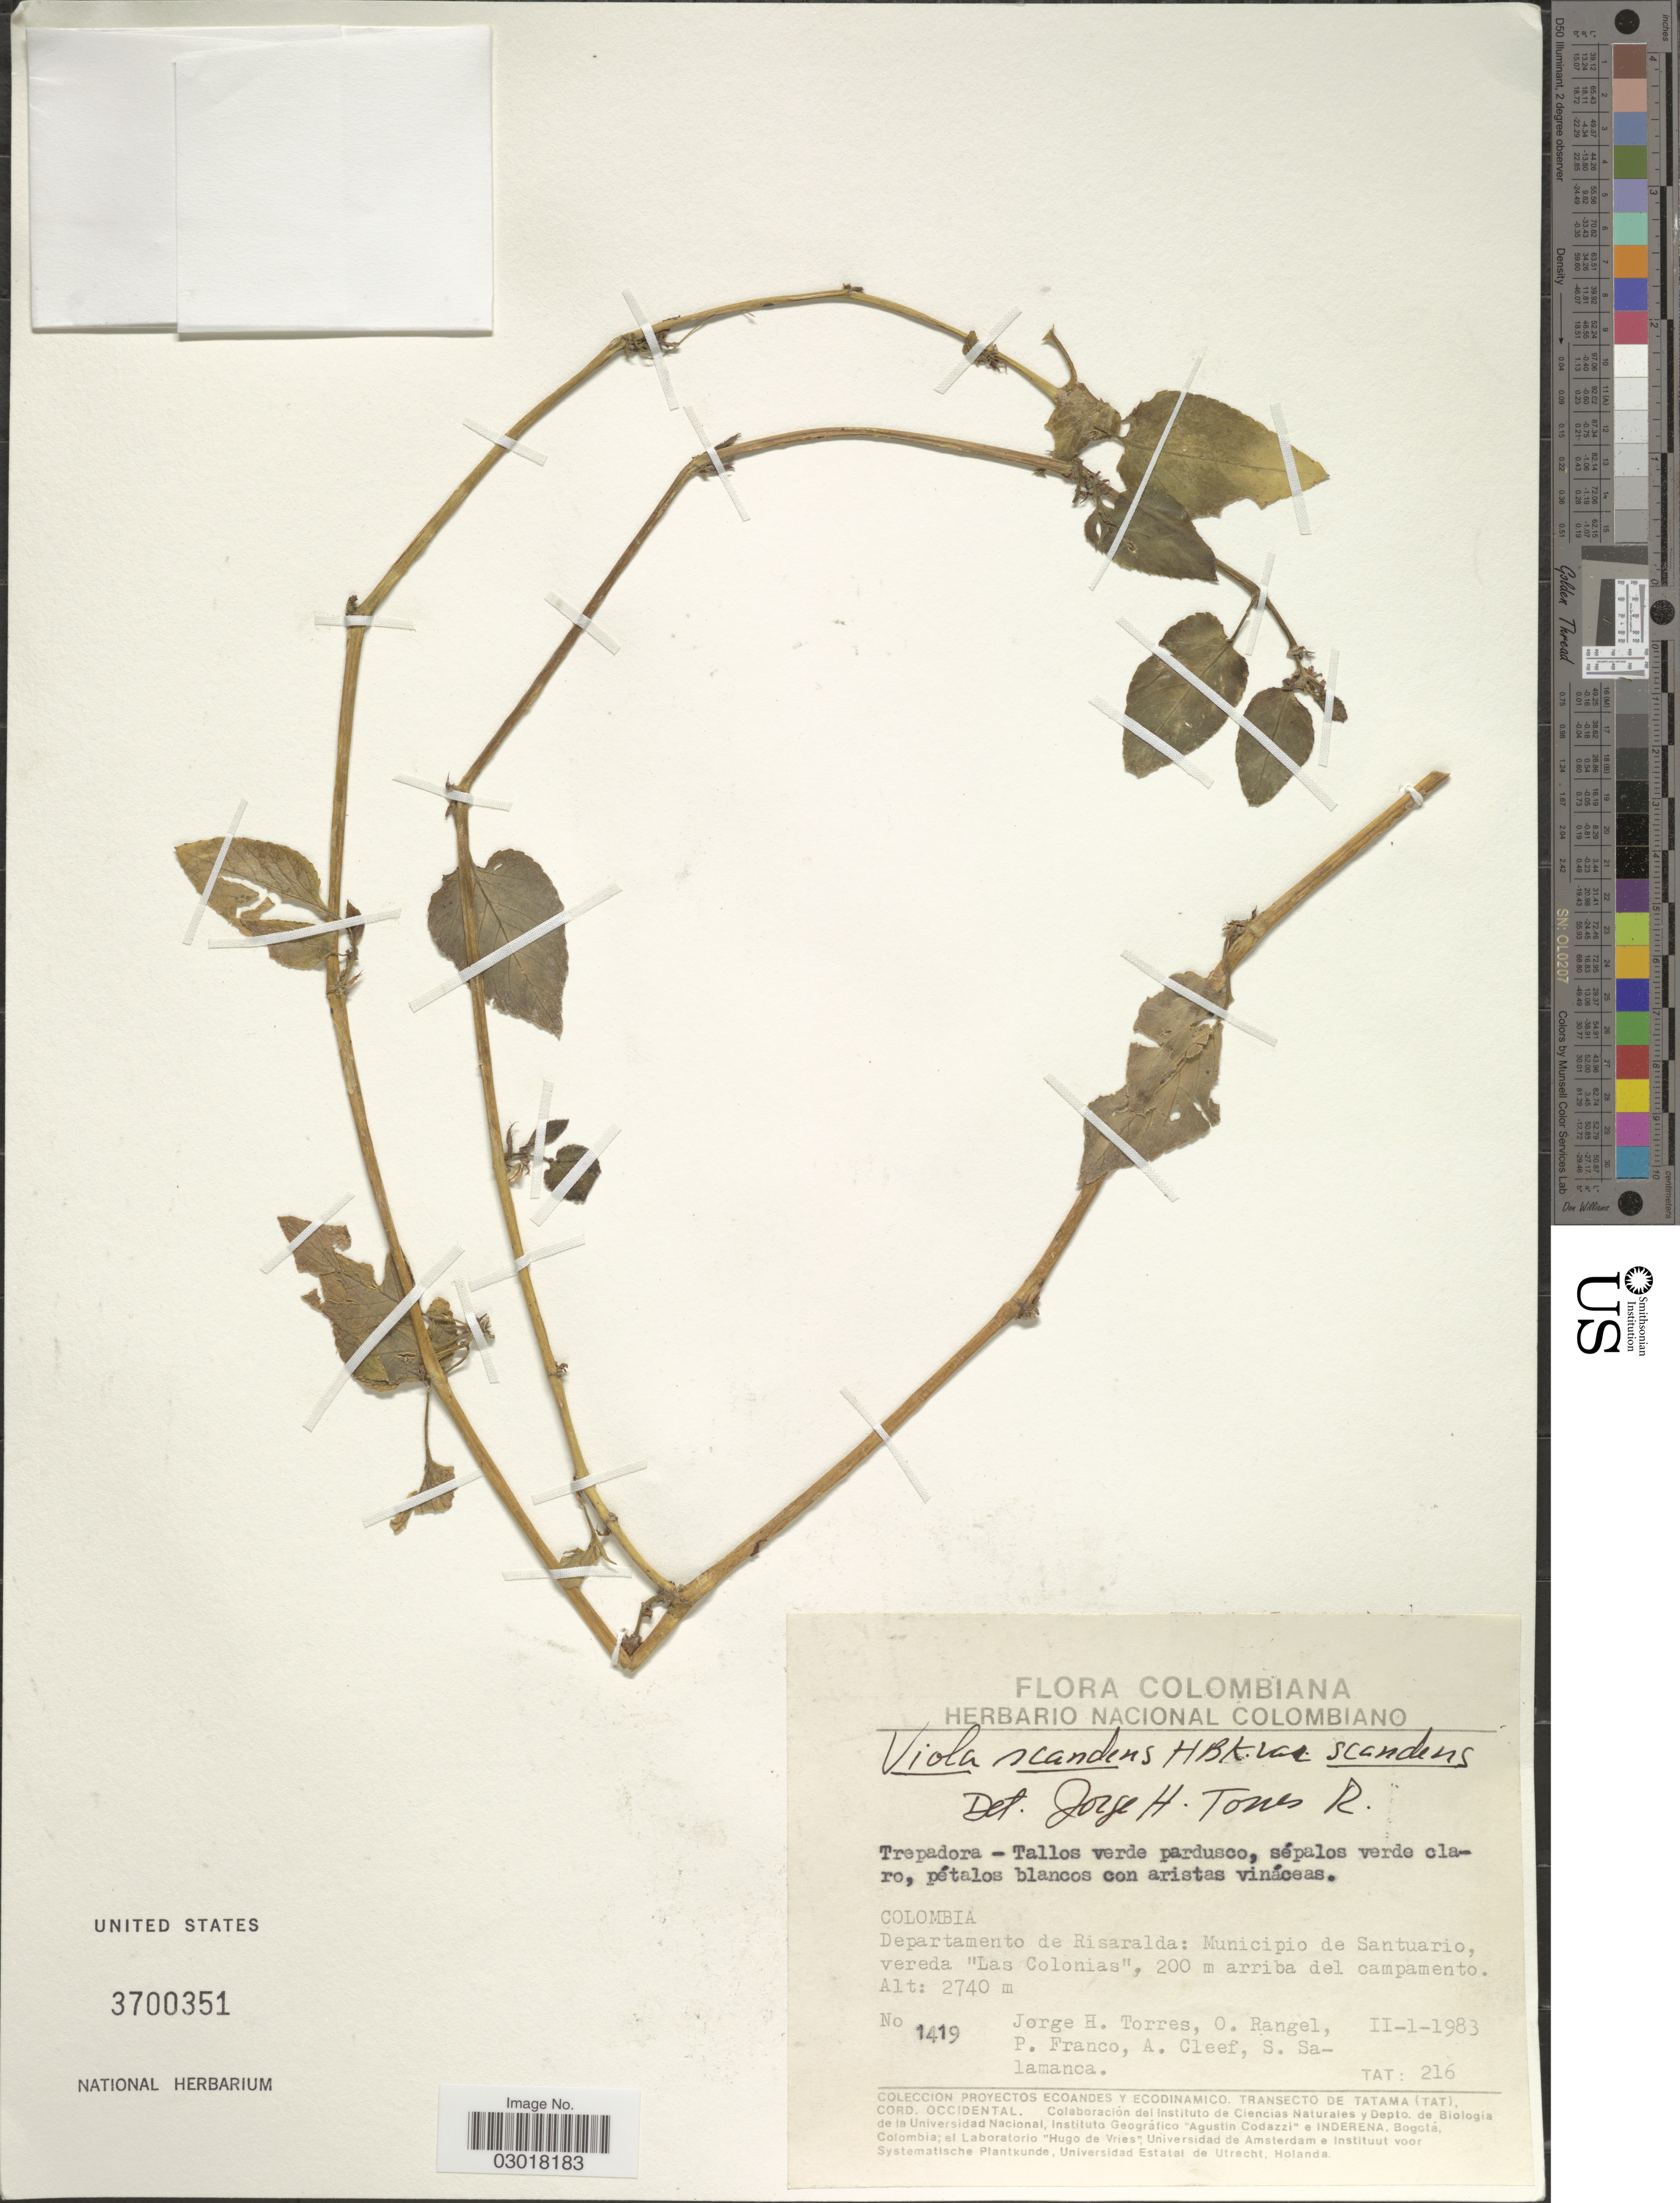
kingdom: Plantae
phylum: Tracheophyta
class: Magnoliopsida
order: Malpighiales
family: Violaceae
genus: Viola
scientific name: Viola scandens var. scandens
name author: Humb. & Bonpl. ex Roem. & Schult.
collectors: J. H. Torres, O. Rangel, P. Franco, A. M. Cleef & S. Salamanca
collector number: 1419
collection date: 1983-02-01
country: Colombia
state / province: Risaralda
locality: Departamento de Risaralda: Municipio de Santuario, vereda 'Las Colonias', 200 m arriba del campamento.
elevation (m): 2740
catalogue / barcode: US 3700351